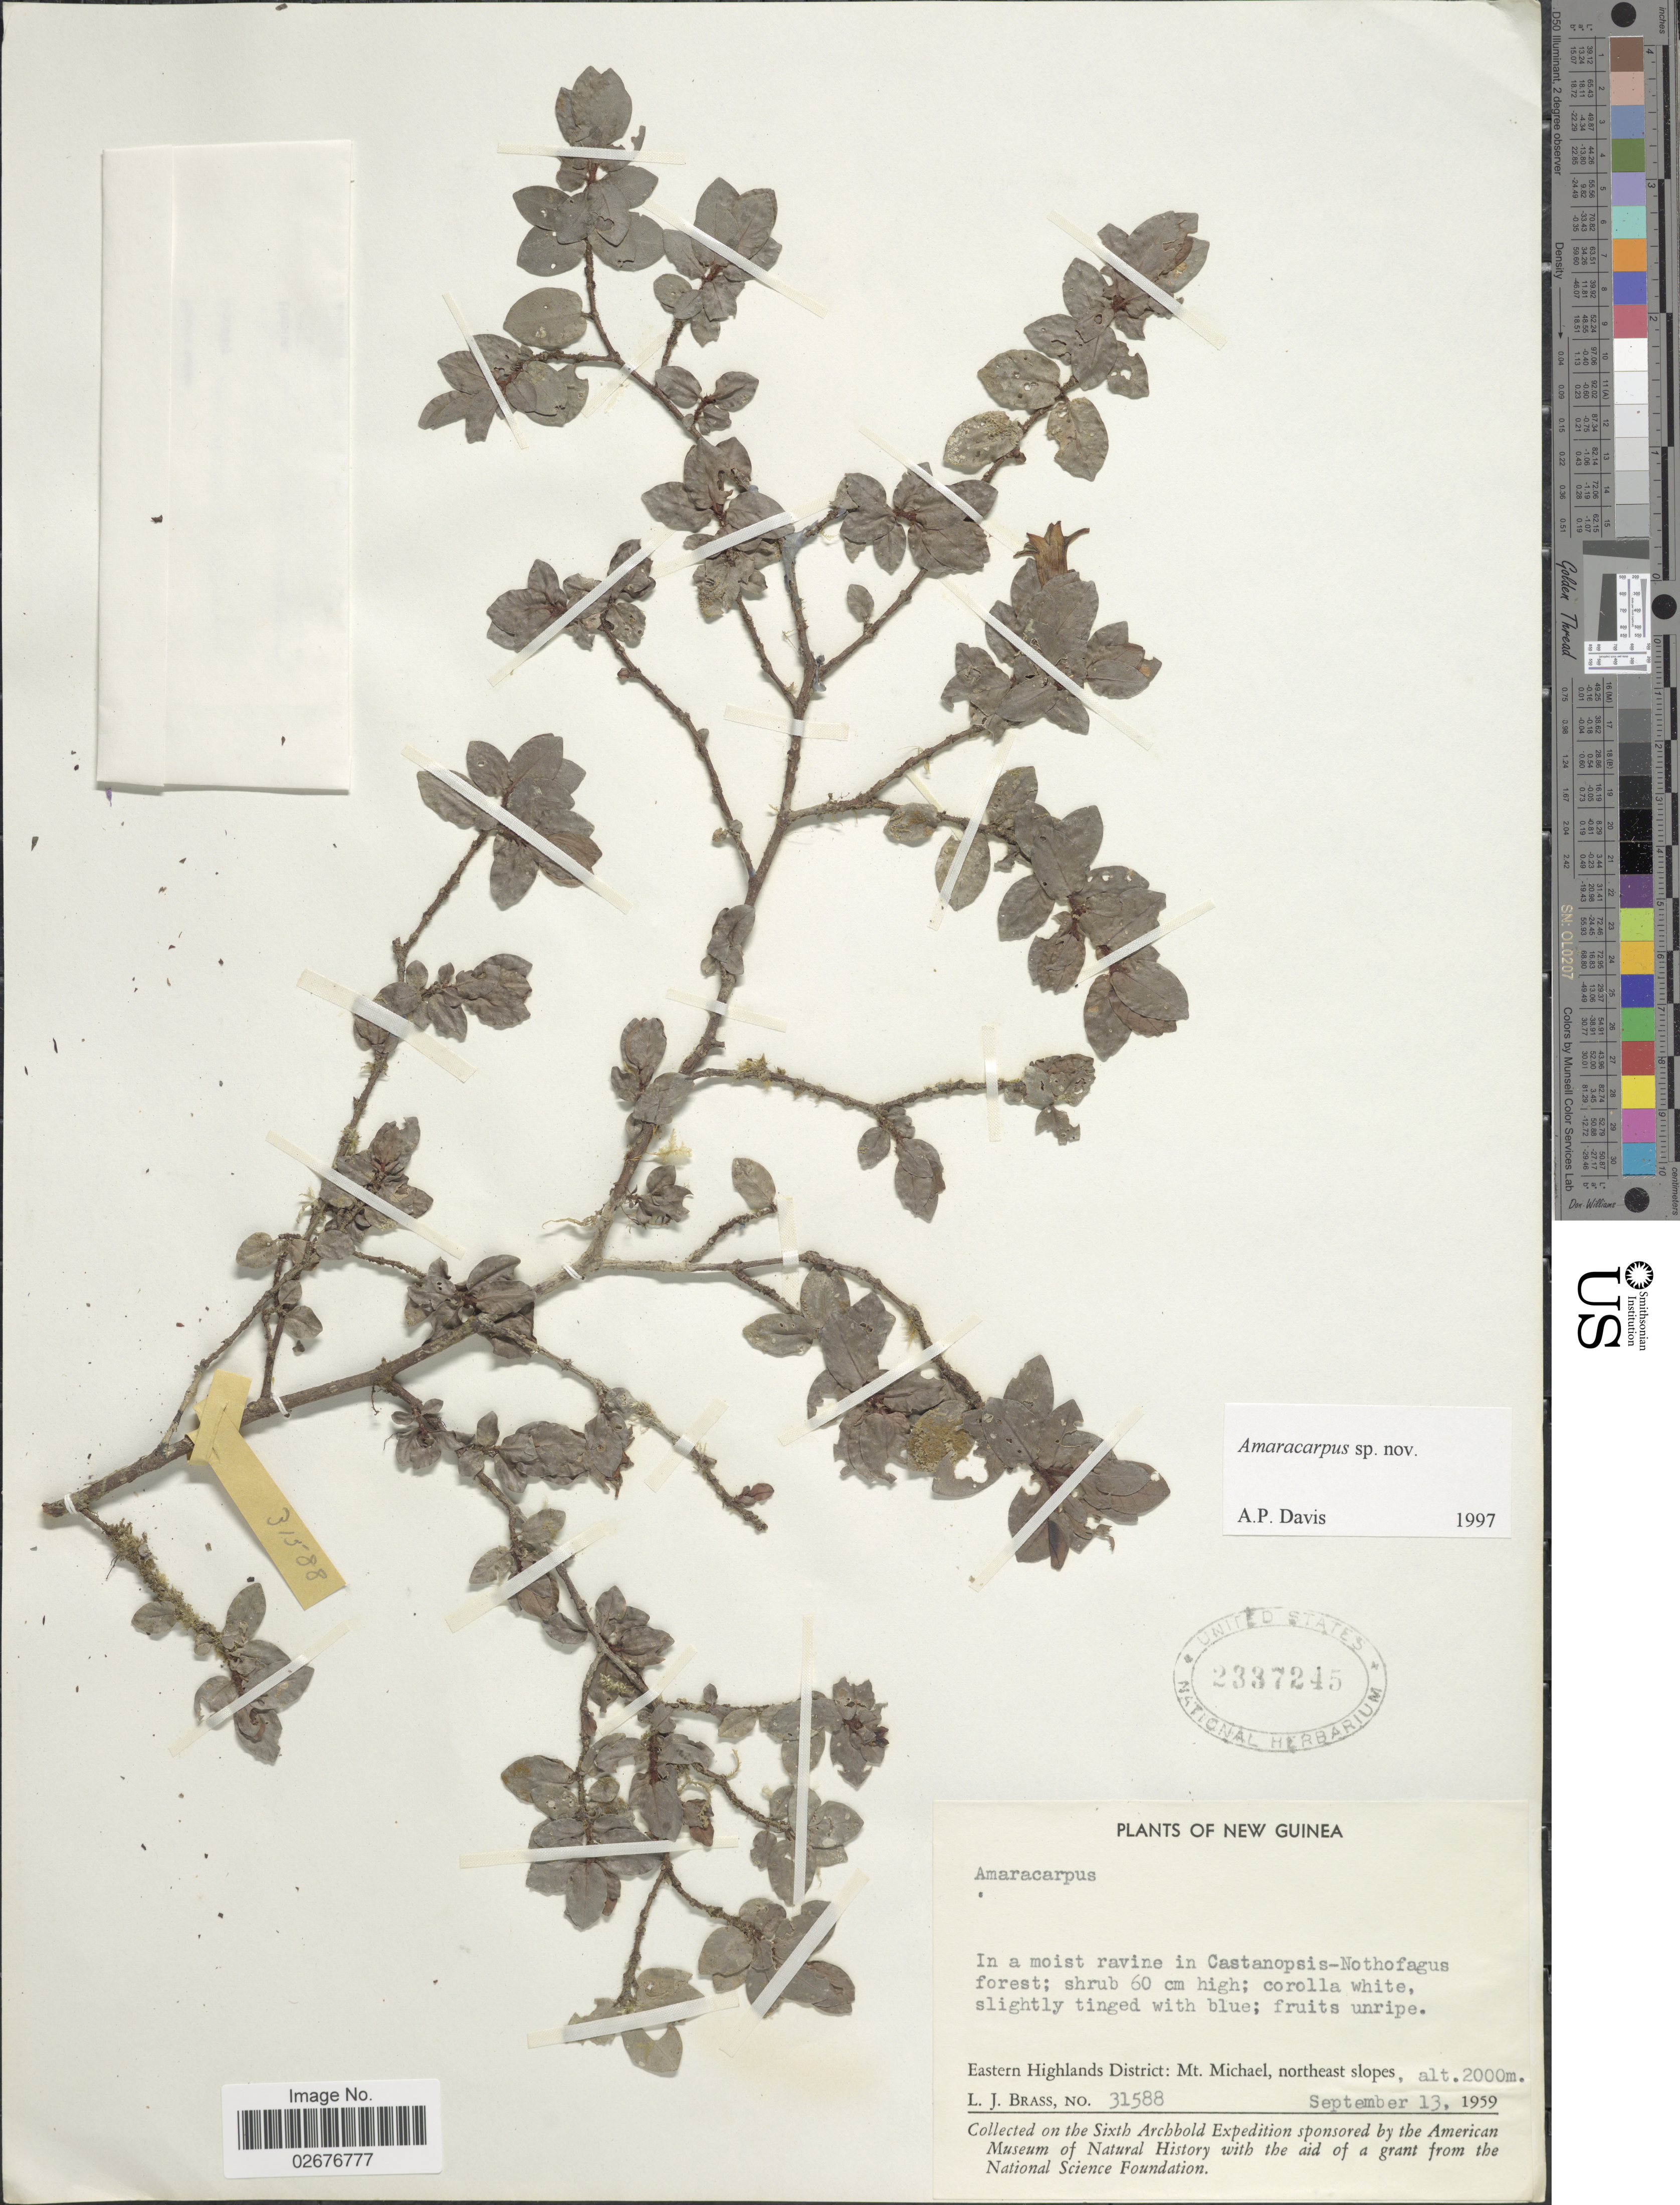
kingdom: Plantae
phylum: Tracheophyta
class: Magnoliopsida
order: Gentianales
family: Rubiaceae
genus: Amaracarpus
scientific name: Amaracarpus sp.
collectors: L. J. Brass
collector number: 31588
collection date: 1959-09-13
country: Papua New Guinea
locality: New Guinea, in a moist ravine in Castanopsis-Nothofagus forest, Eastern Highlands District: Mt. Michael, northeast slopes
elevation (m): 2000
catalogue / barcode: US 2337245